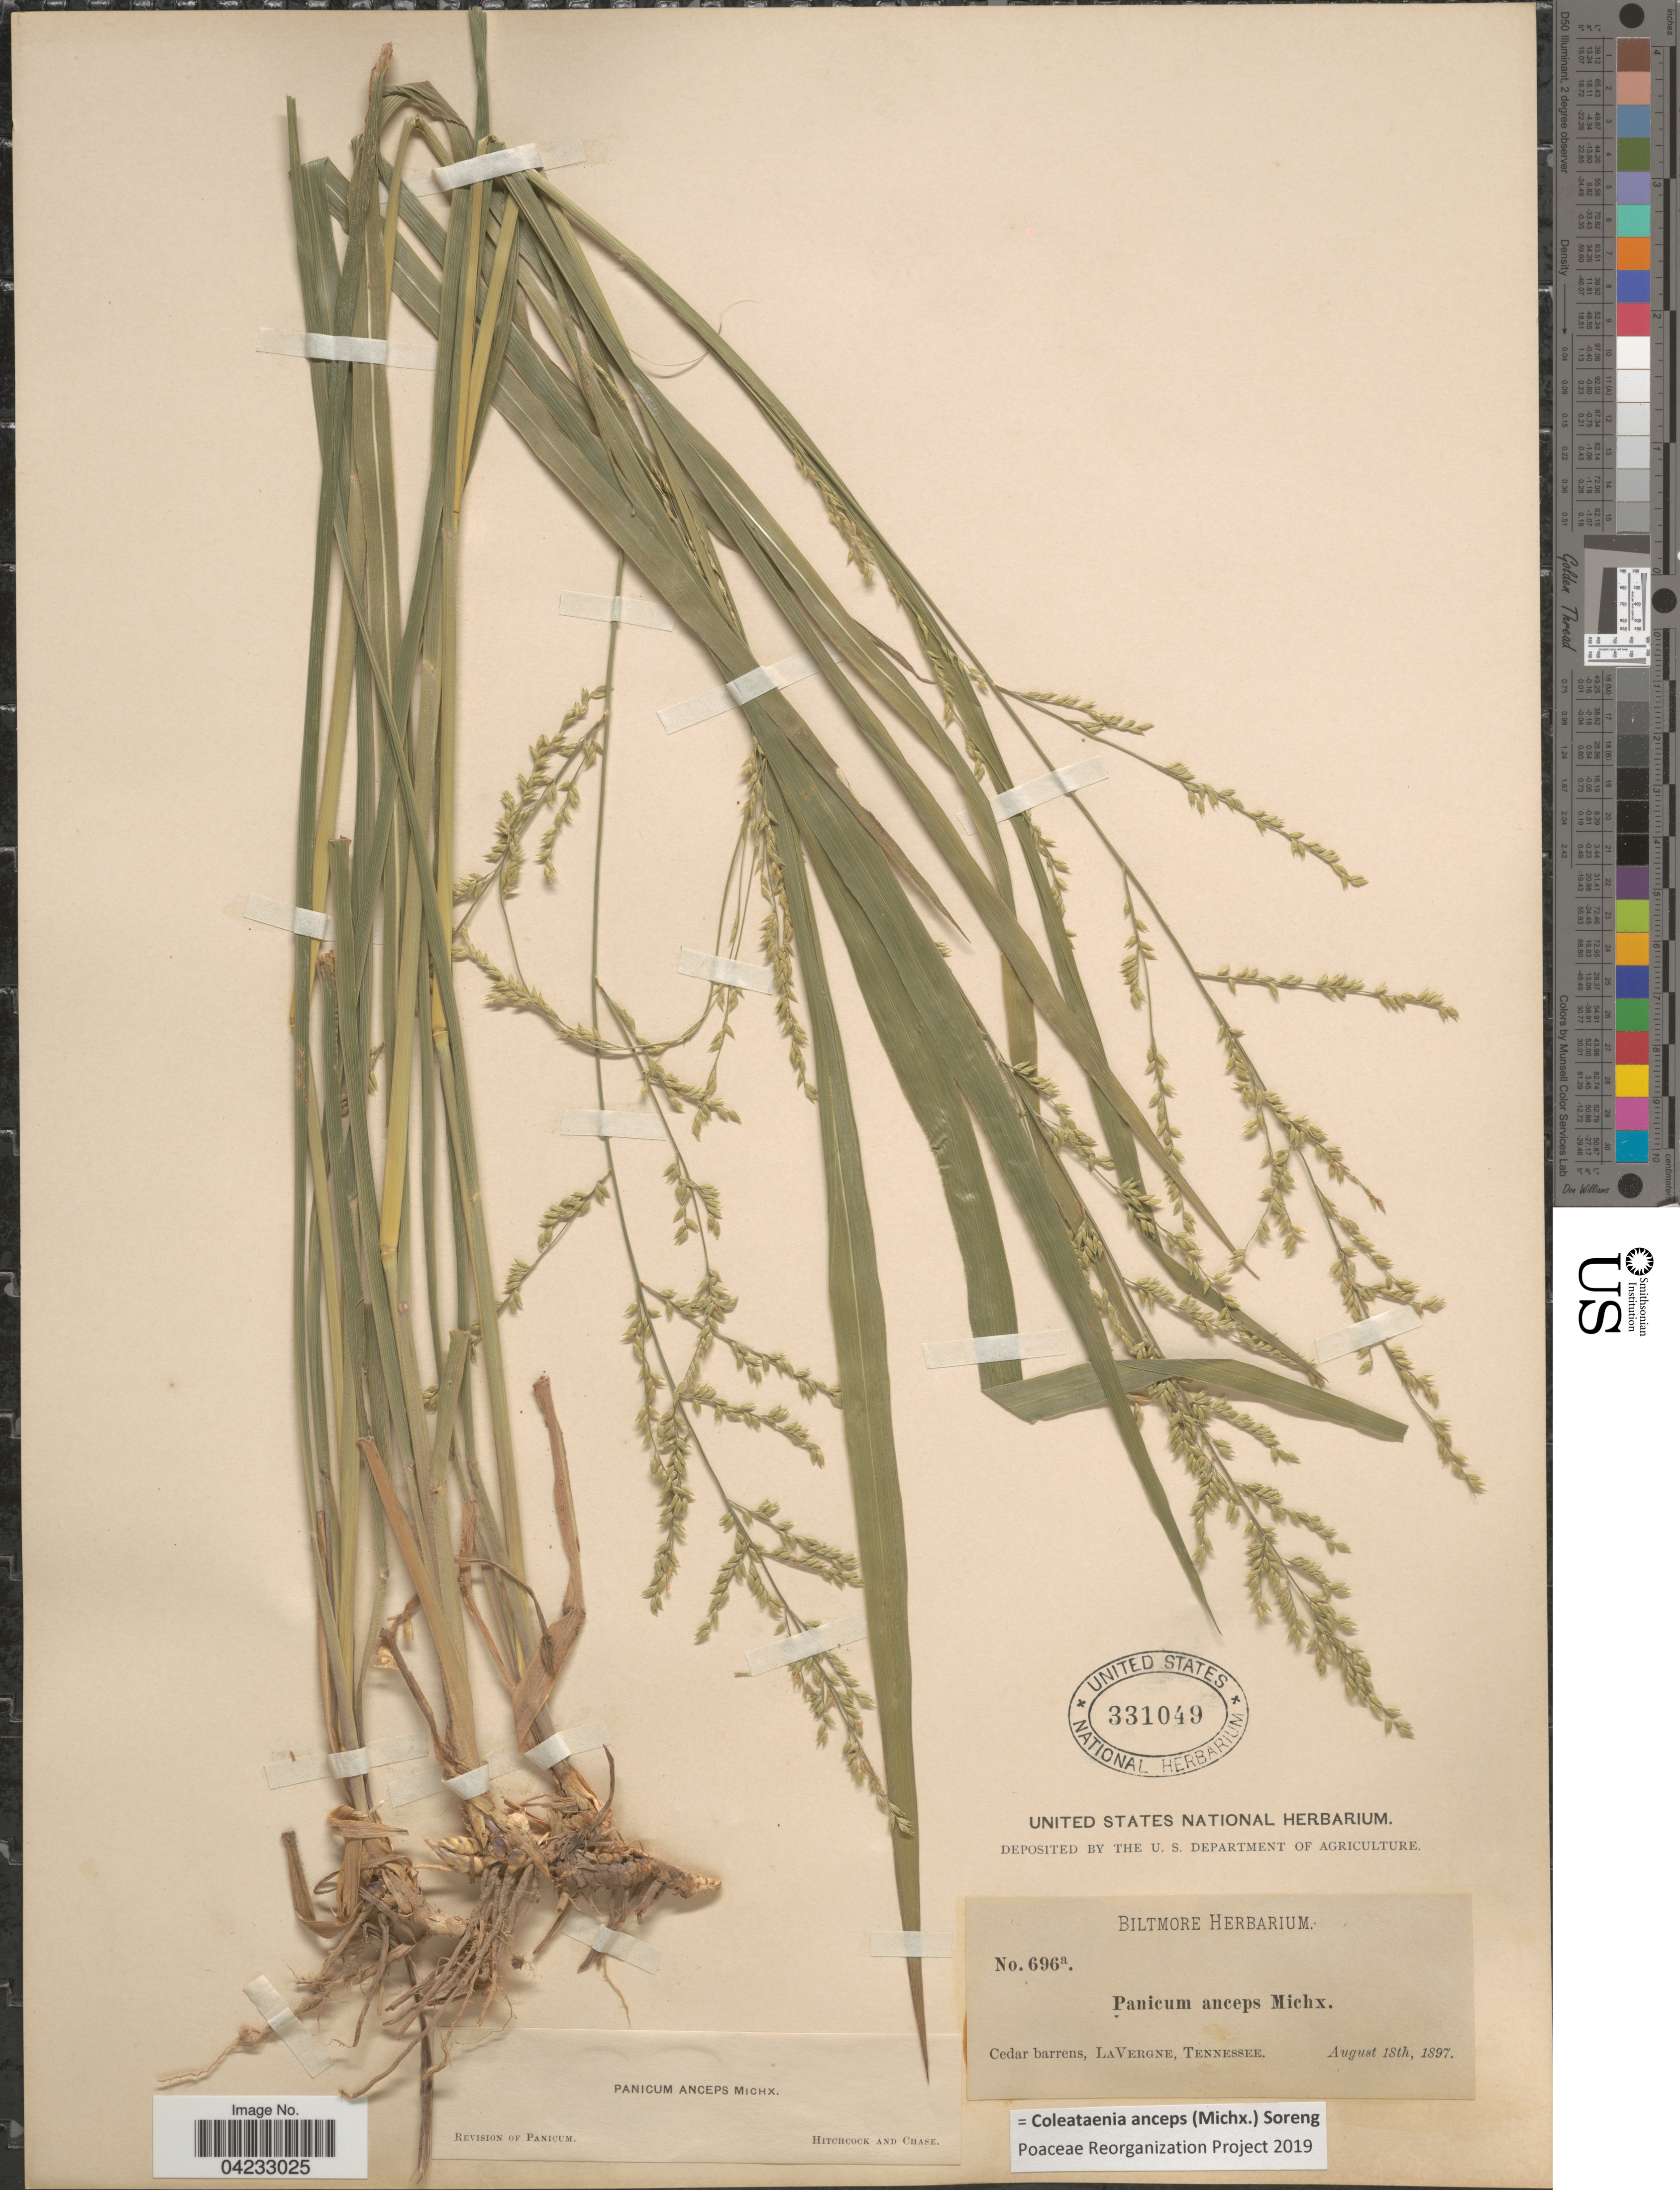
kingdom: Plantae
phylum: Tracheophyta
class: Liliopsida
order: Poales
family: Poaceae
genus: Coleataenia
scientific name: Coleataenia anceps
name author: (Michx.) Soreng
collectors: ex herb. Biltmore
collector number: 696a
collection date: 1897-08-18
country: United States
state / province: Tennessee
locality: LaVergne.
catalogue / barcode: US 331049